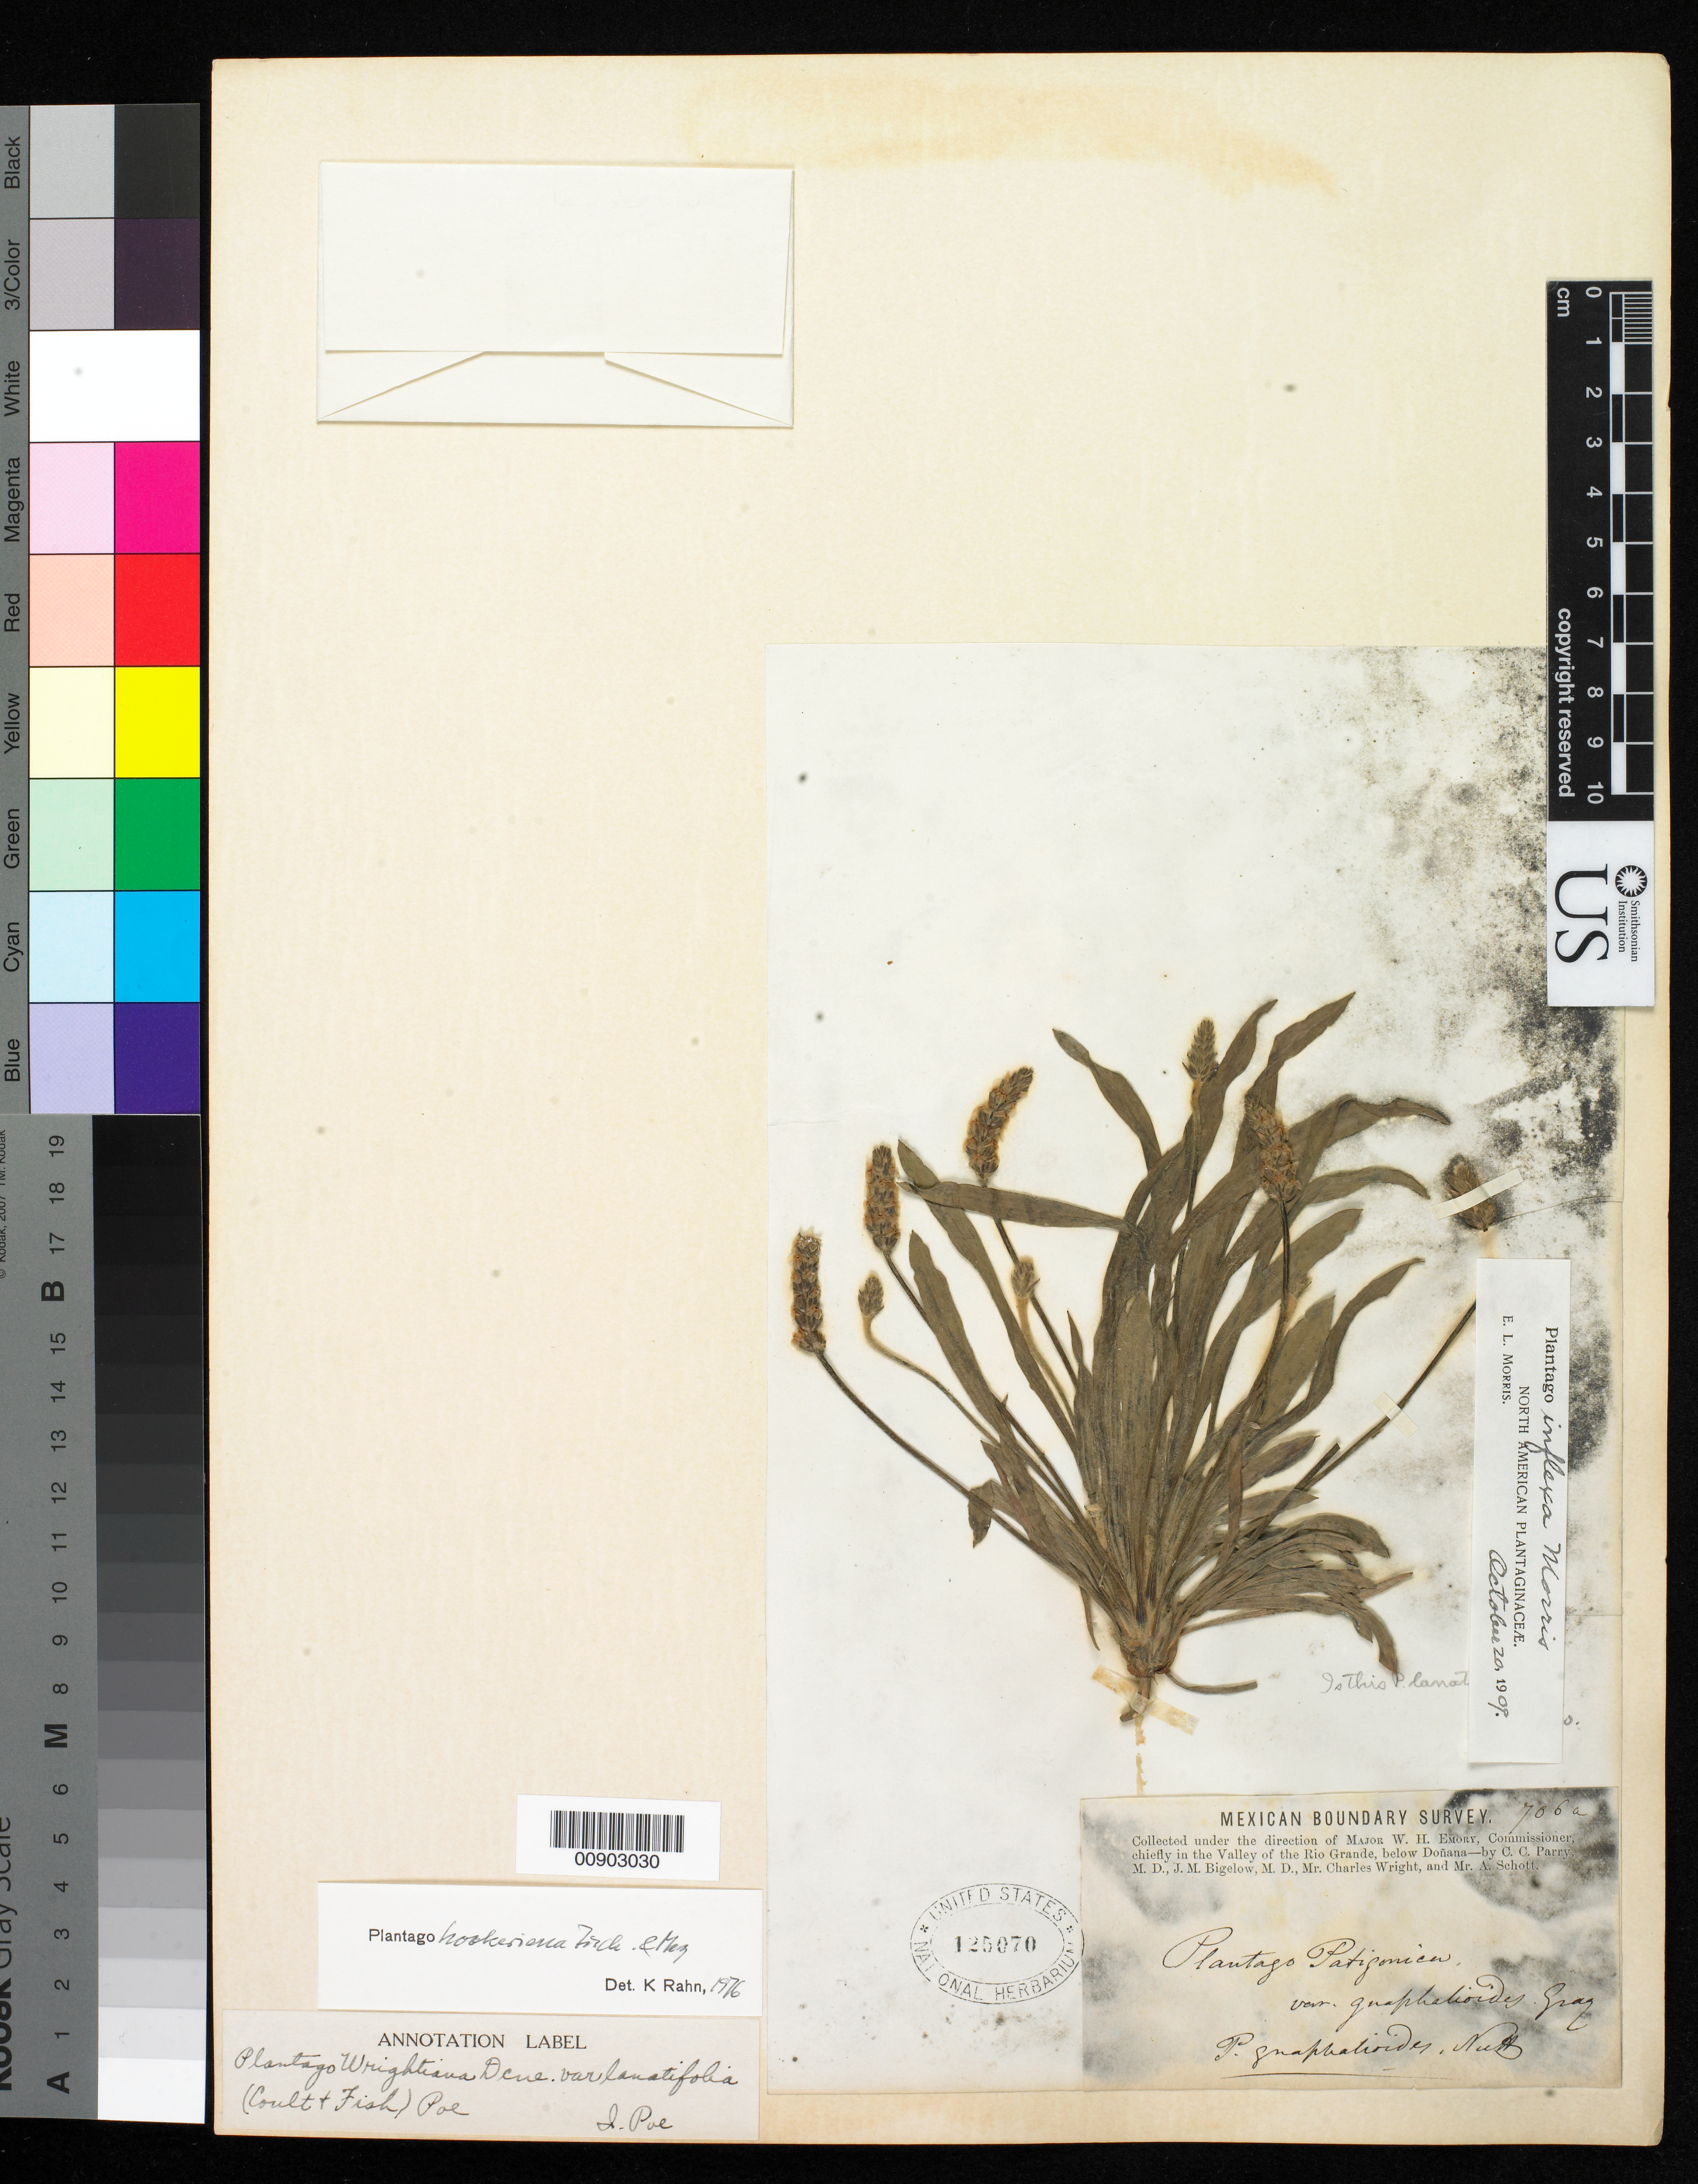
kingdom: Plantae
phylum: Tracheophyta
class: Magnoliopsida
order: Lamiales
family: Plantaginaceae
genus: Plantago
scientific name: Plantago hookeriana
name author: Fisch. & C.A. Mey.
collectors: C. C. Parry, J. M. Bigelow, C. Wright & A. C. V. Schott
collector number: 706 a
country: United States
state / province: New Mexico / Texas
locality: Valley of the Rio Grande, below Doñana.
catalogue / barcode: US 125070